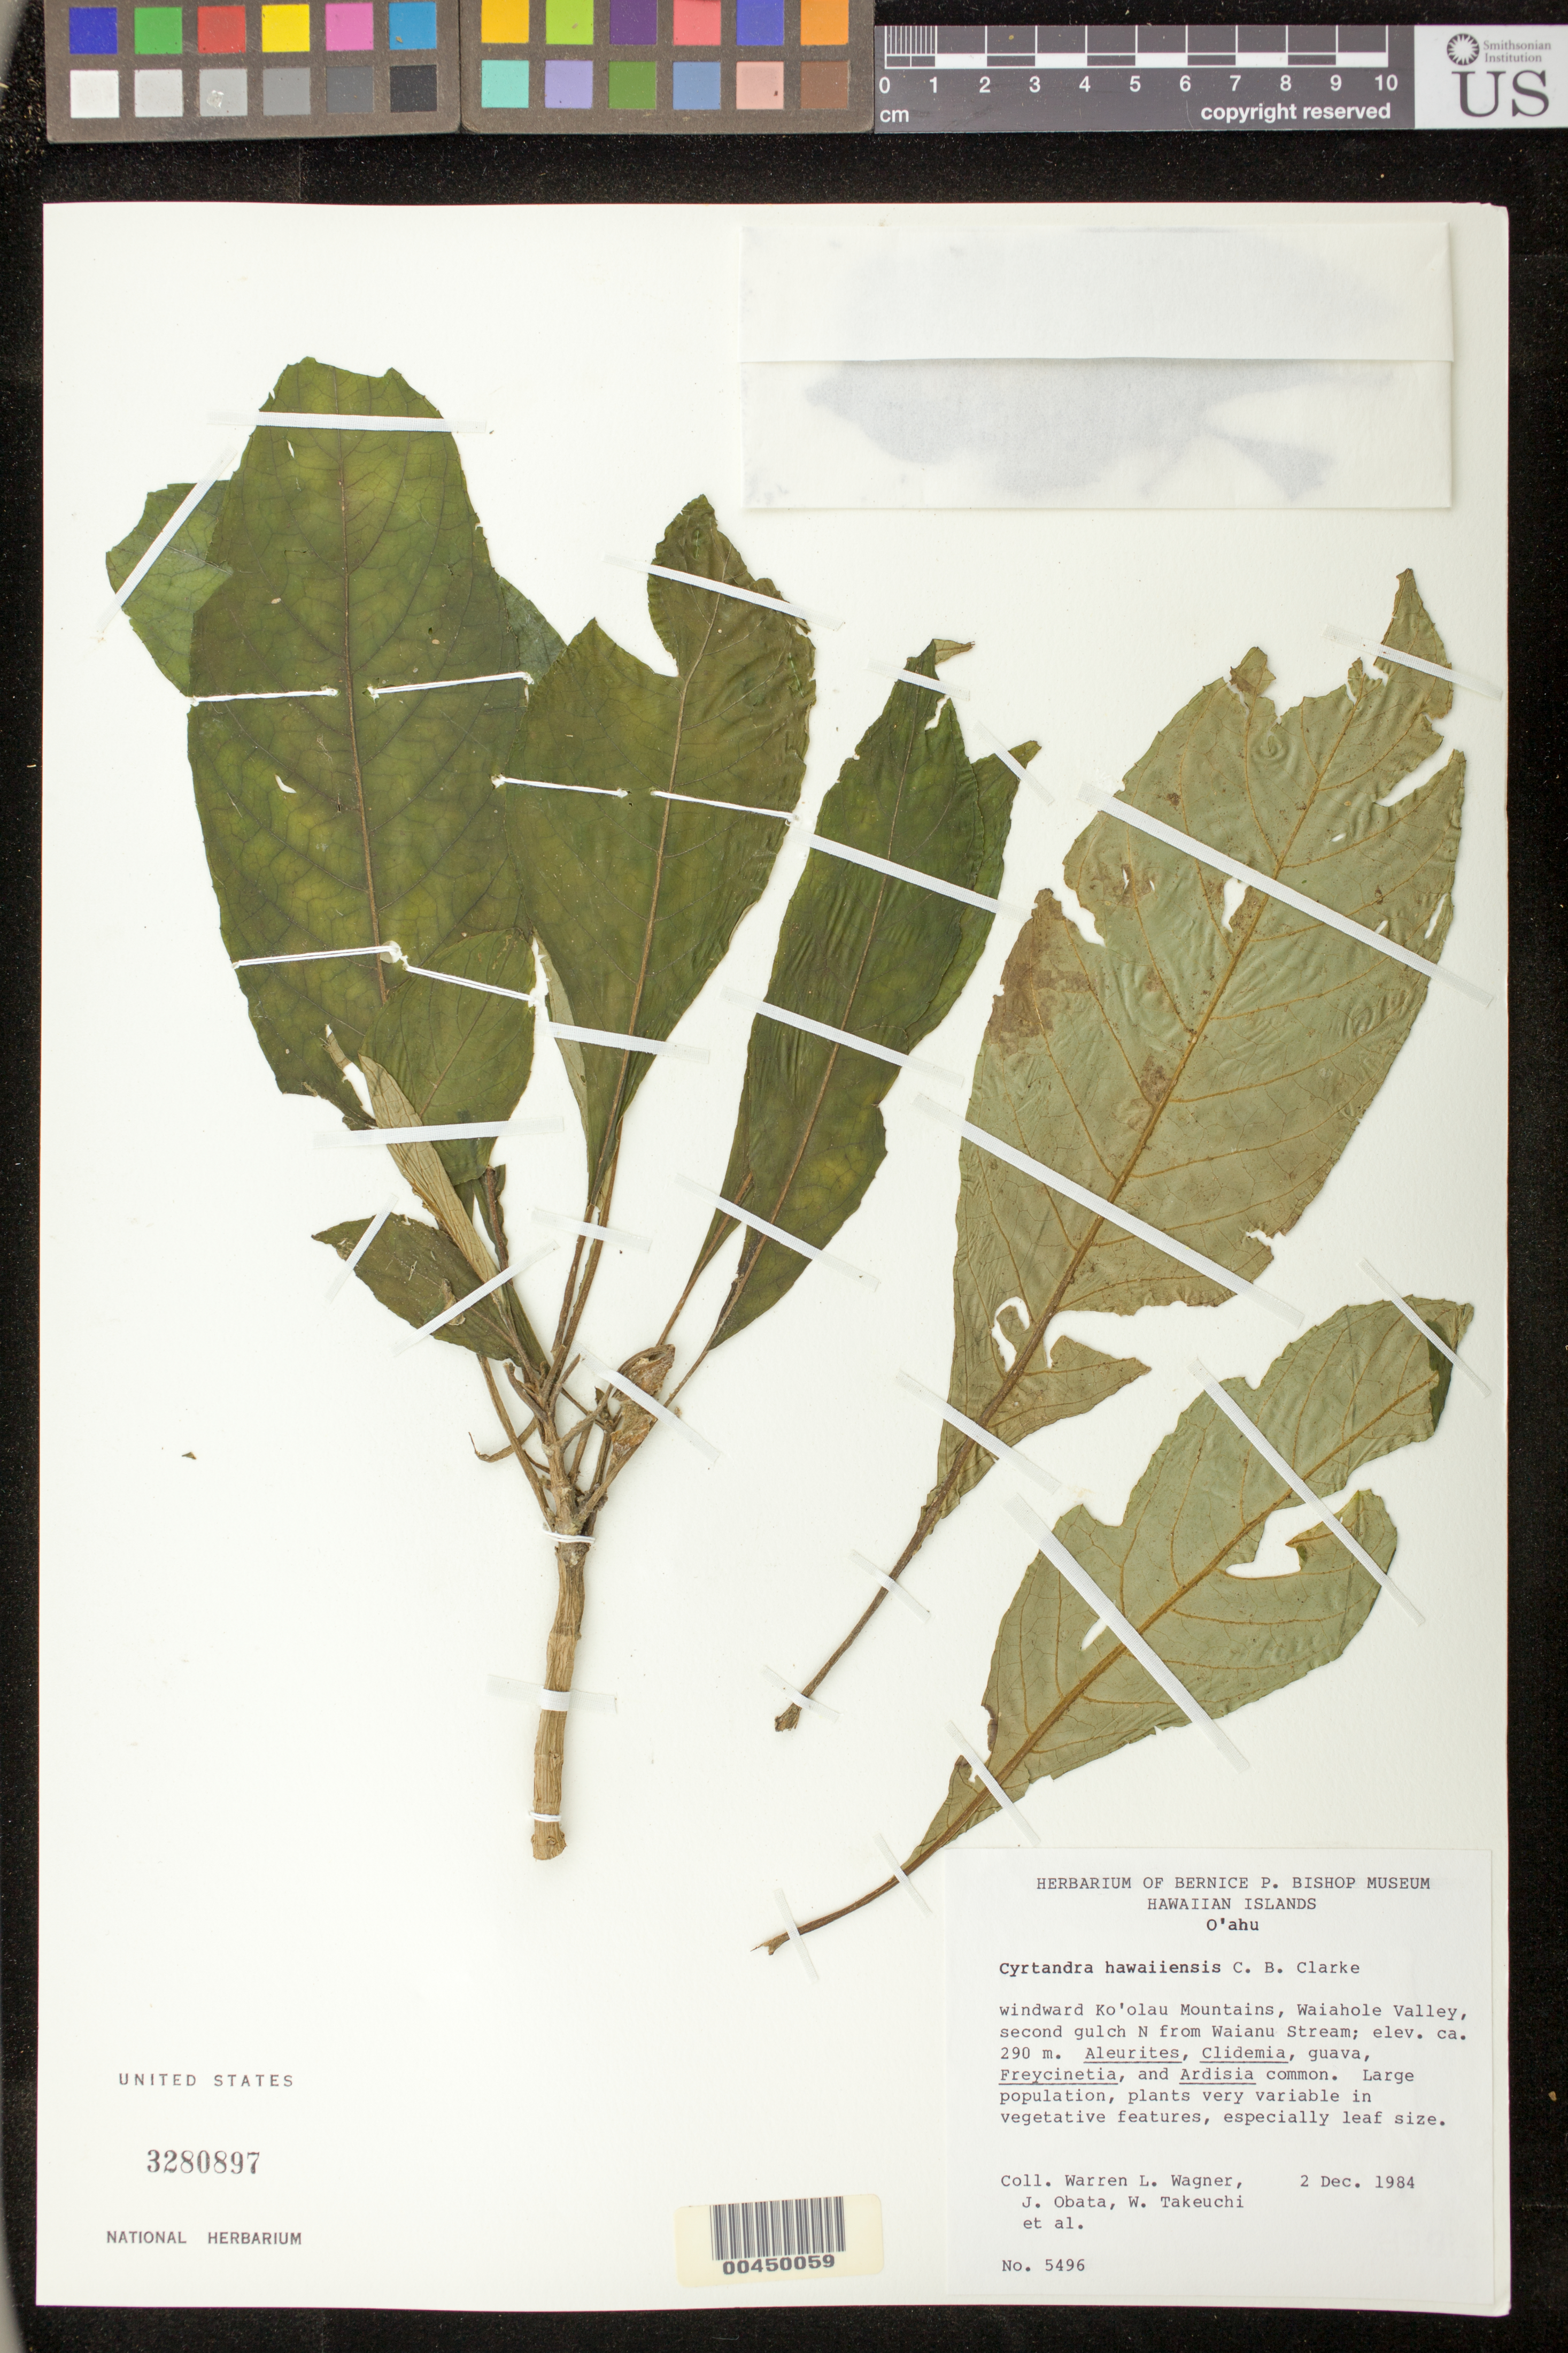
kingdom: Plantae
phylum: Tracheophyta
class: Magnoliopsida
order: Lamiales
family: Gesneriaceae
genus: Cyrtandra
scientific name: Cyrtandra hawaiensis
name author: C.B. Clarke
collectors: W. L. Wagner, J. Obata, W. N. Takeuchi & et al.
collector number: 5496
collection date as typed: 02 Dec 1984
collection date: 1984-12-02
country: United States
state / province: Hawaii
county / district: Honolulu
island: Oahu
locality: Koolau mountains, Waiahole valley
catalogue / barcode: US 3280897